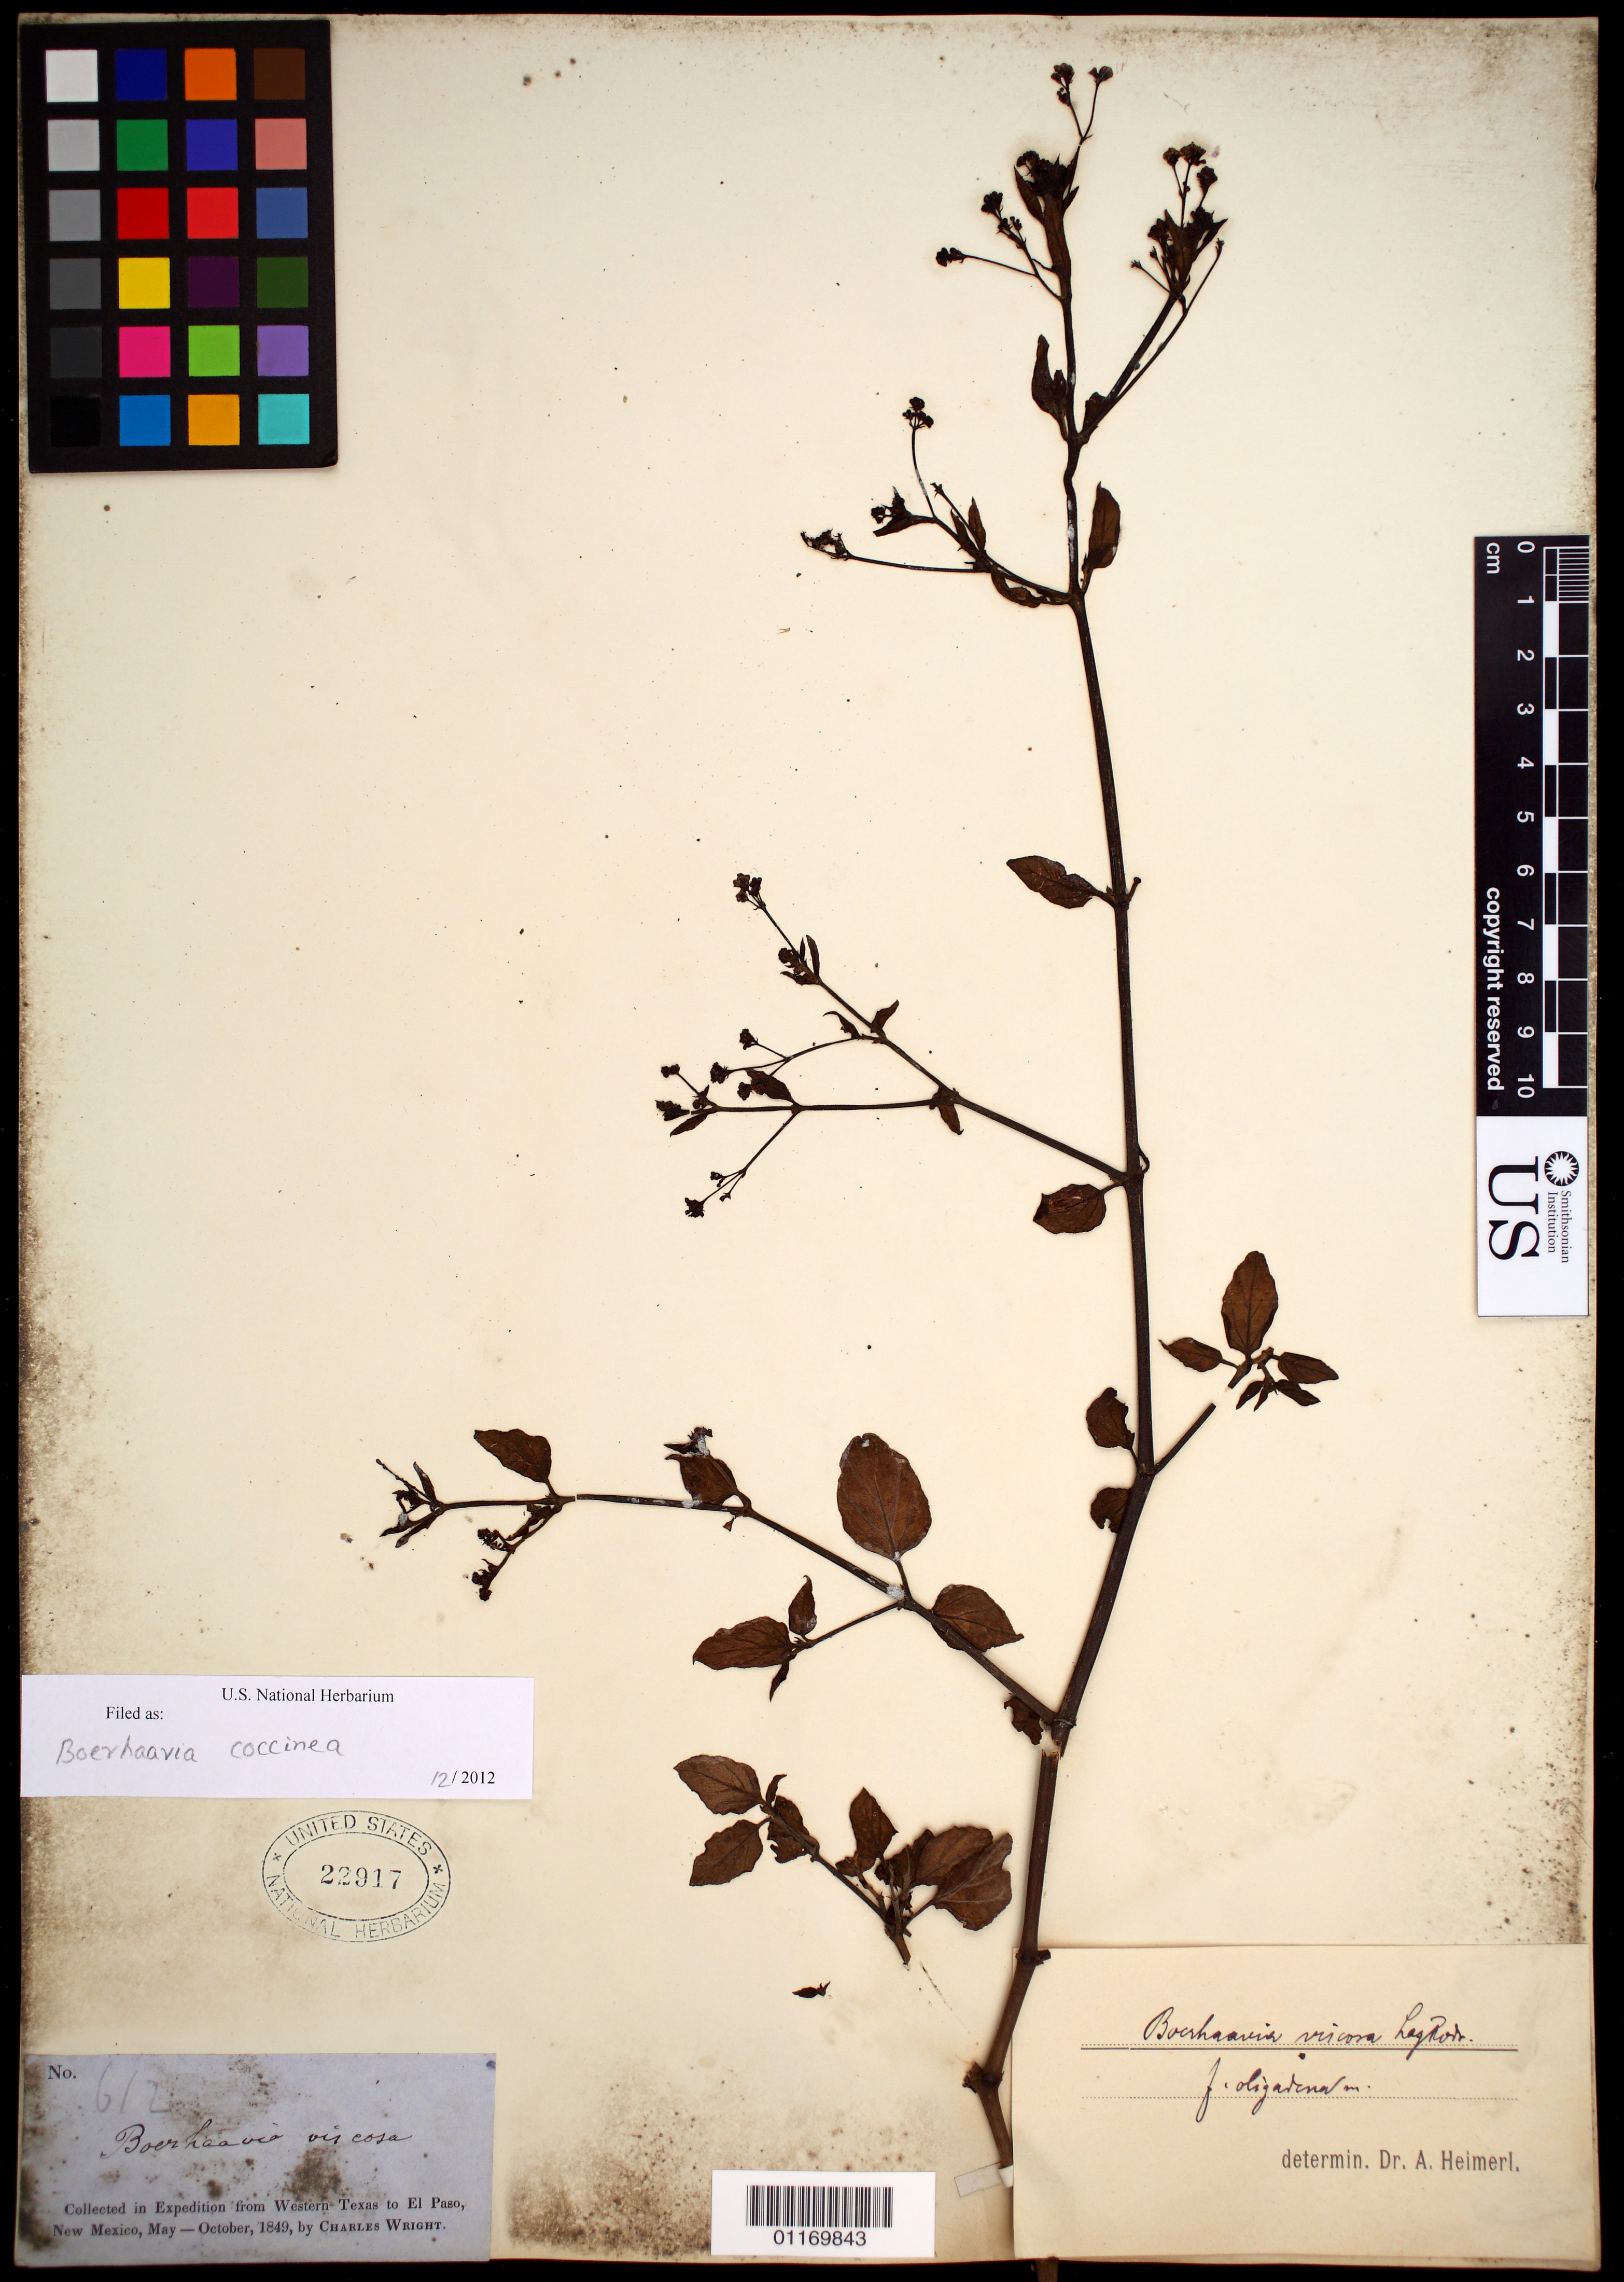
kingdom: Plantae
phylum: Tracheophyta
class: Magnoliopsida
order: Caryophyllales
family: Nyctaginaceae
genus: Boerhavia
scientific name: Boerhavia coccinea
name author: Mill.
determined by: Spellenberg, R.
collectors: C. Wright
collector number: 612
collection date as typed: May 1849 to -- Oct 1849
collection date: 1849-05/1849-10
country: United States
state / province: New Mexico / Texas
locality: W Texas to El Paso, New Mexico.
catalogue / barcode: US 22917